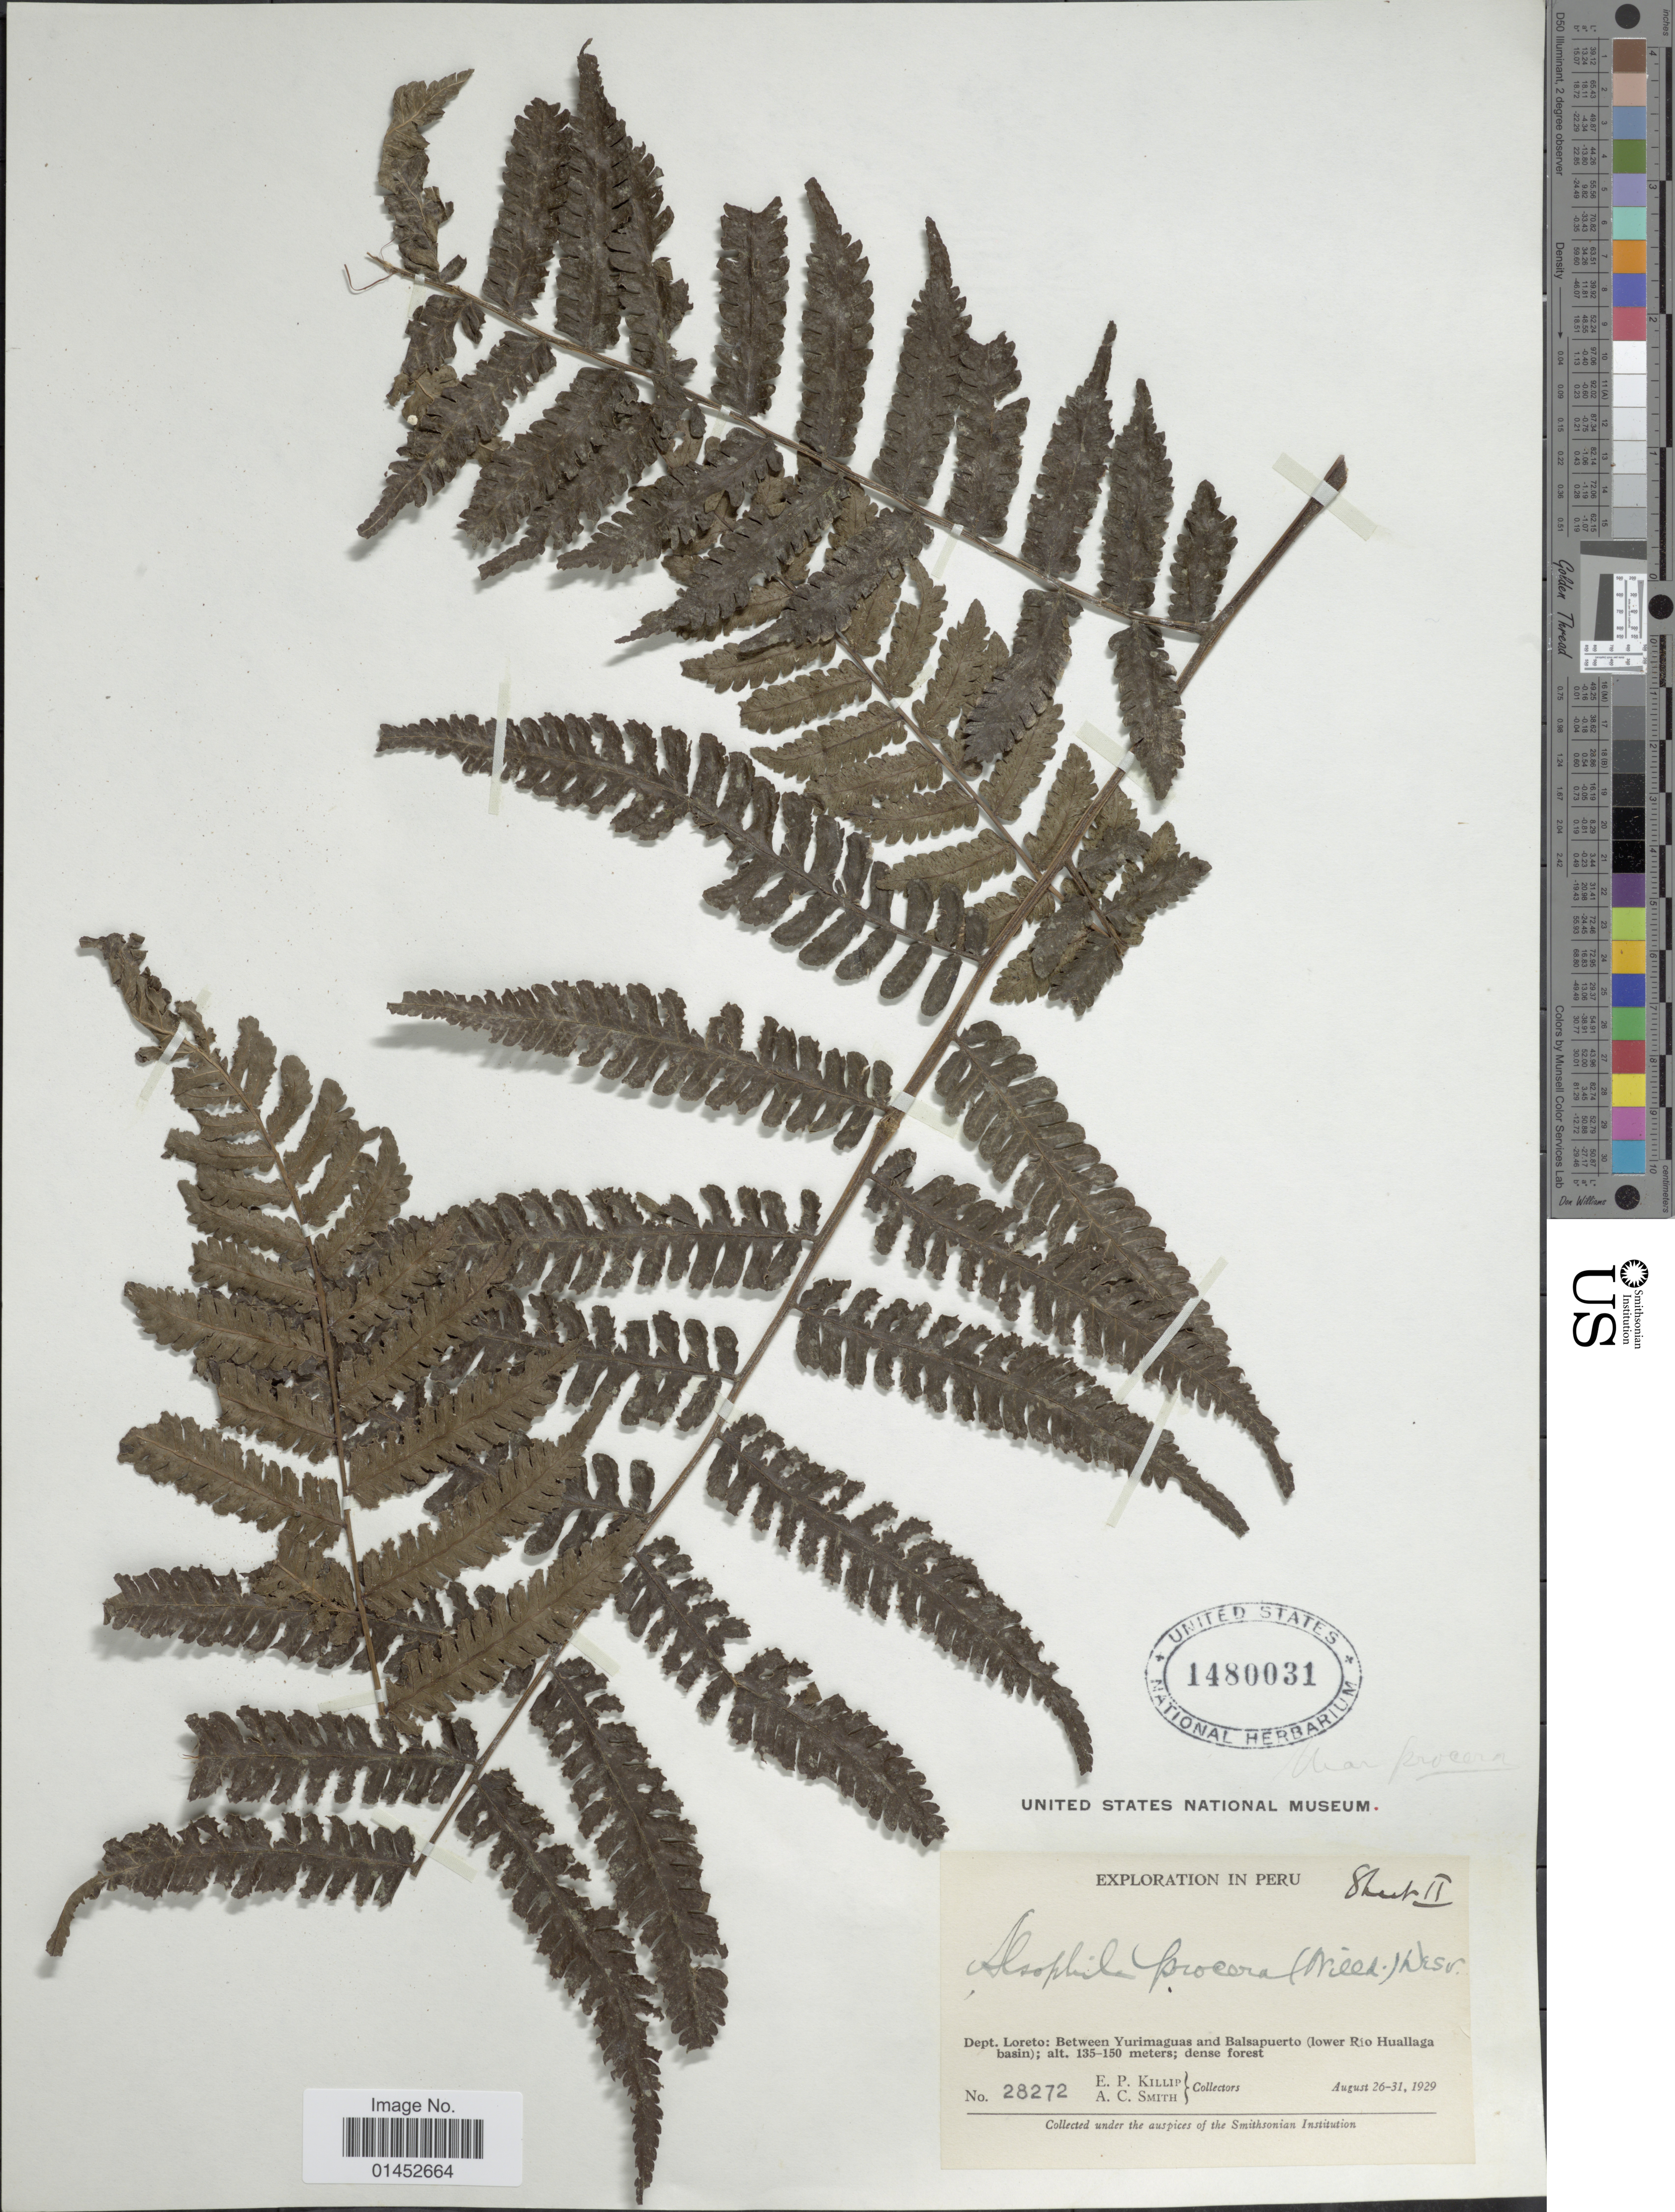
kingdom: Plantae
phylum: Tracheophyta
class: Polypodiopsida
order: Cyatheales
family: Cyatheaceae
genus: Cyathea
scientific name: Cyathea pungens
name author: (Willd.) Domin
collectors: E. P. Killip & A. C. Smith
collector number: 28272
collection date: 1929-08-26/1929-08-31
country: Peru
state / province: Loreto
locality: Dept. Loreto: Between Yurimaguas and Balsapuerto (lower Rio Huallaga basin)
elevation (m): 135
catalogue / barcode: US 1480031